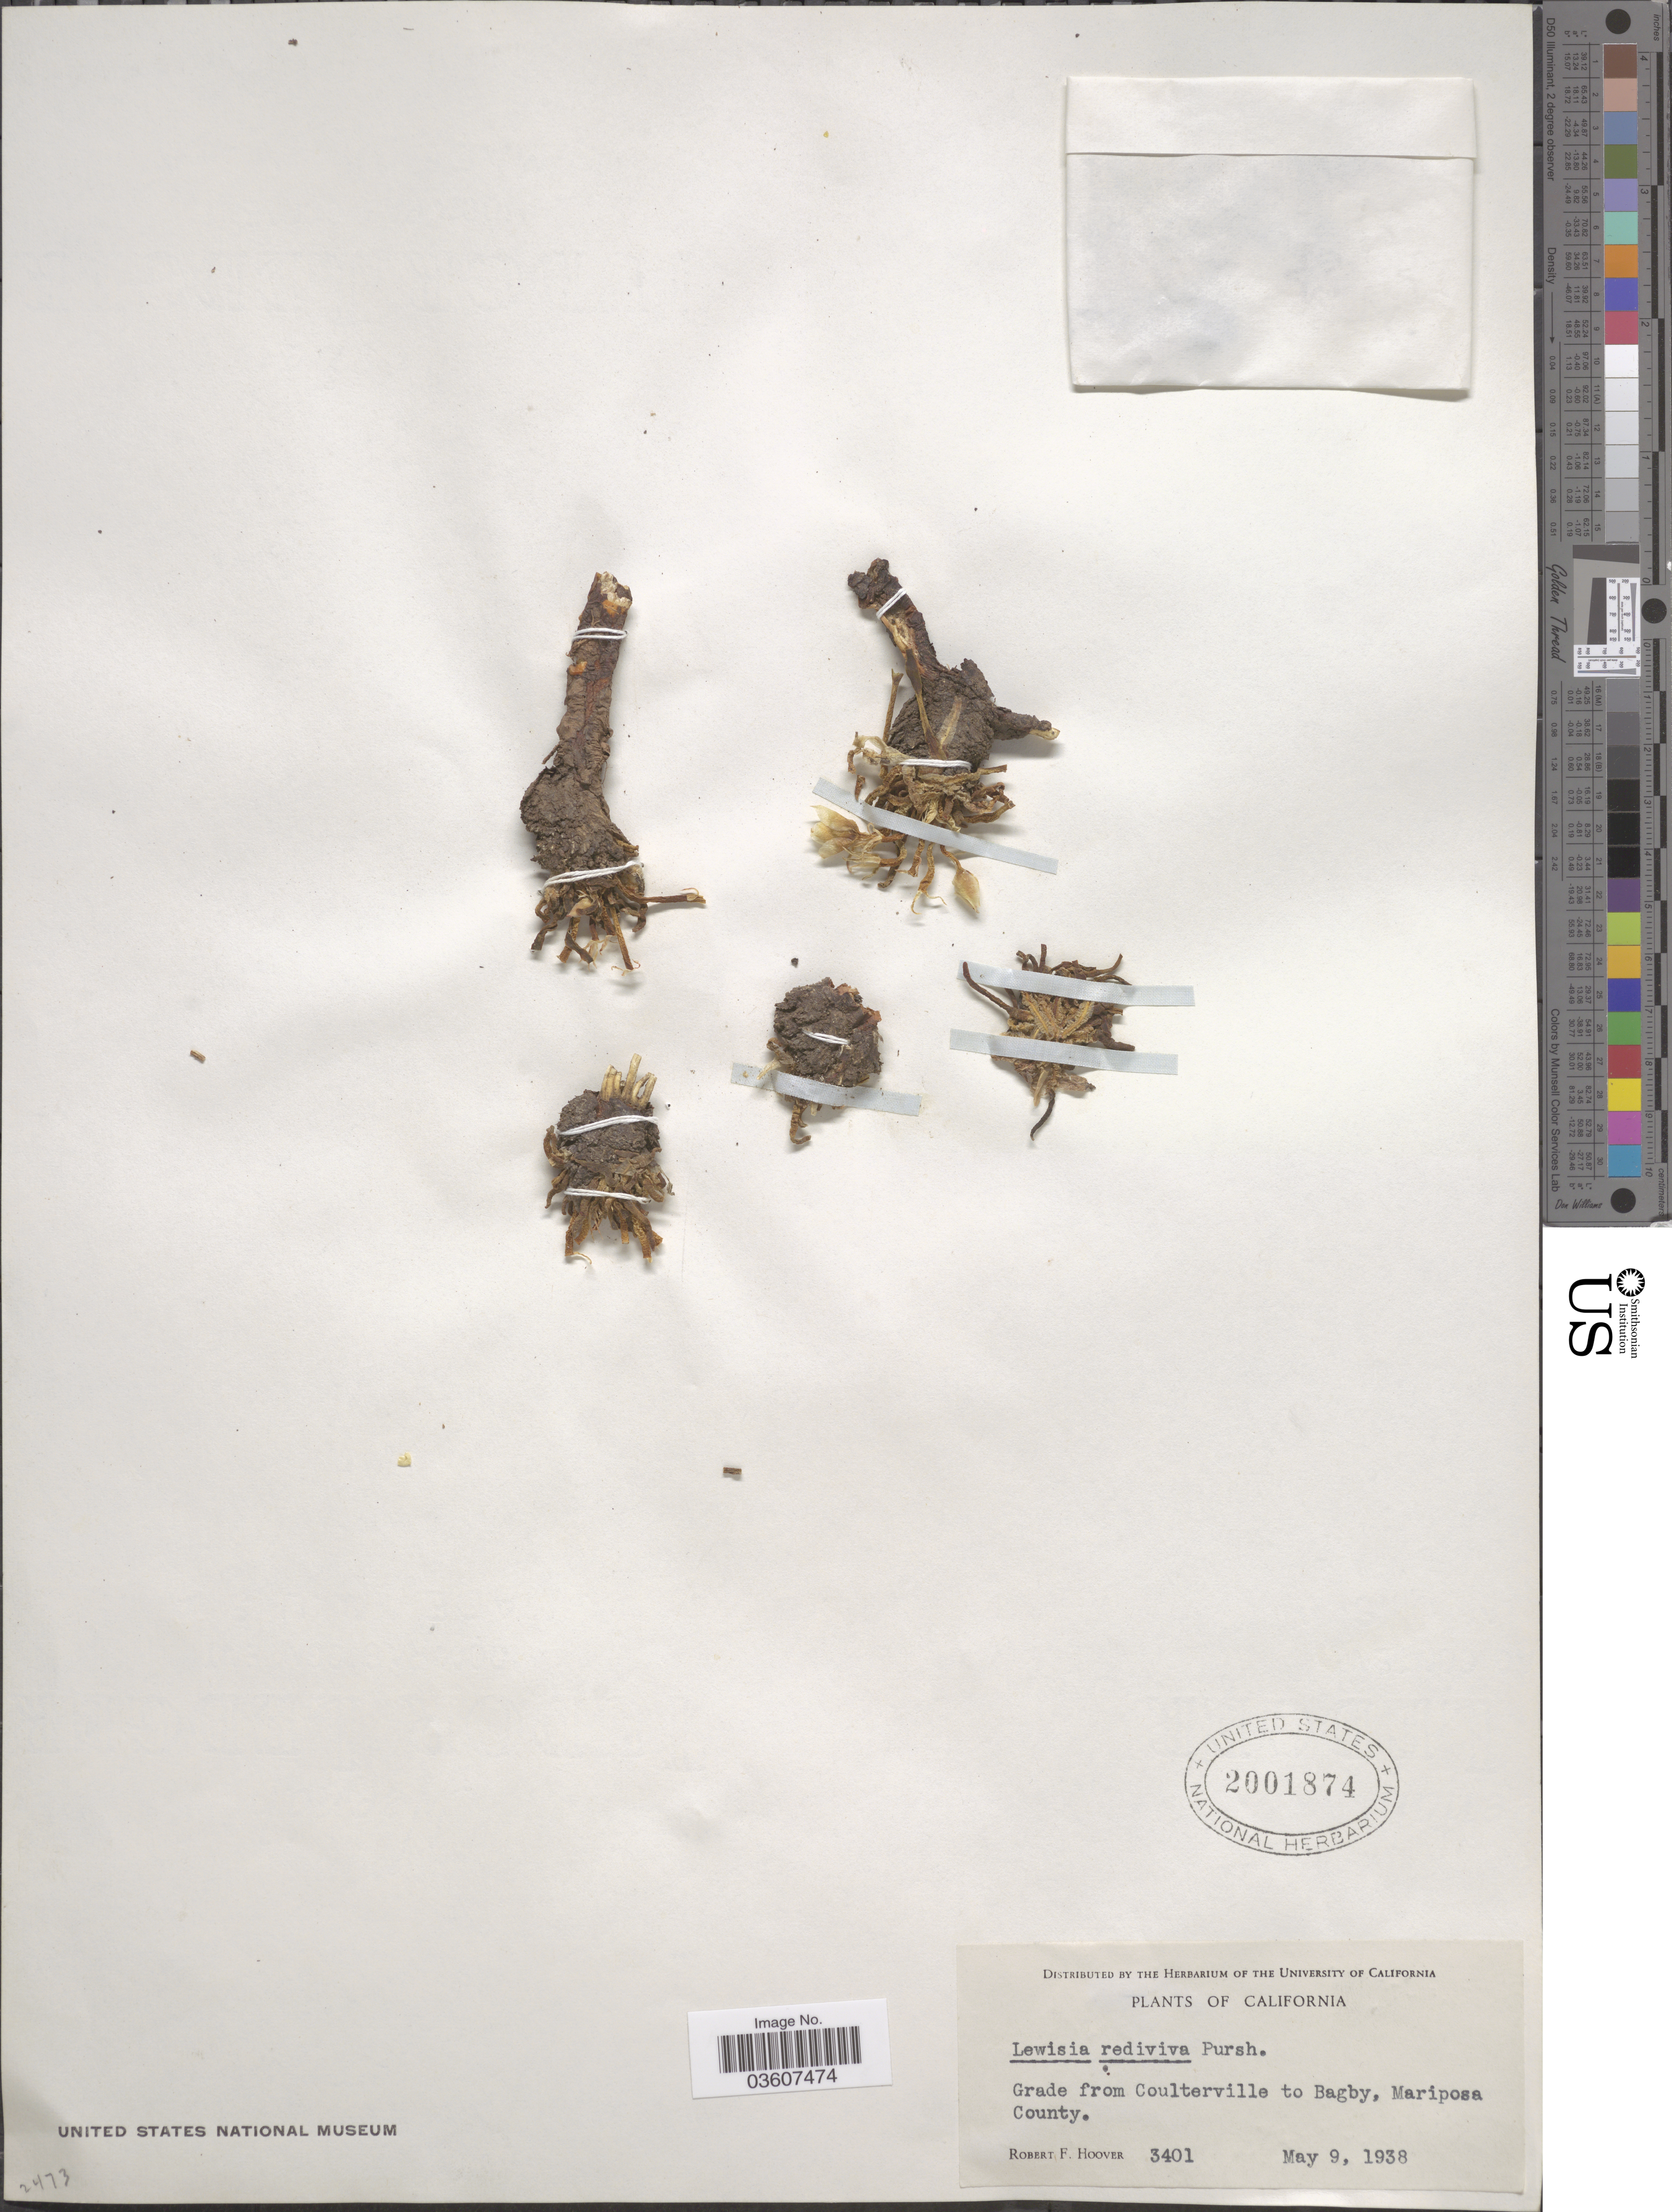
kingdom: Plantae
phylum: Tracheophyta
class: Magnoliopsida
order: Caryophyllales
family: Montiaceae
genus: Lewisia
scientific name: Lewisia rediviva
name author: Pursh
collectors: R. F. Hoover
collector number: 3401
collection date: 1938-05-09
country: United States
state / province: California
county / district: Mariposa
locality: Grade from Coulterville to Bagby, Mariposa County.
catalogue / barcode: US 2001874